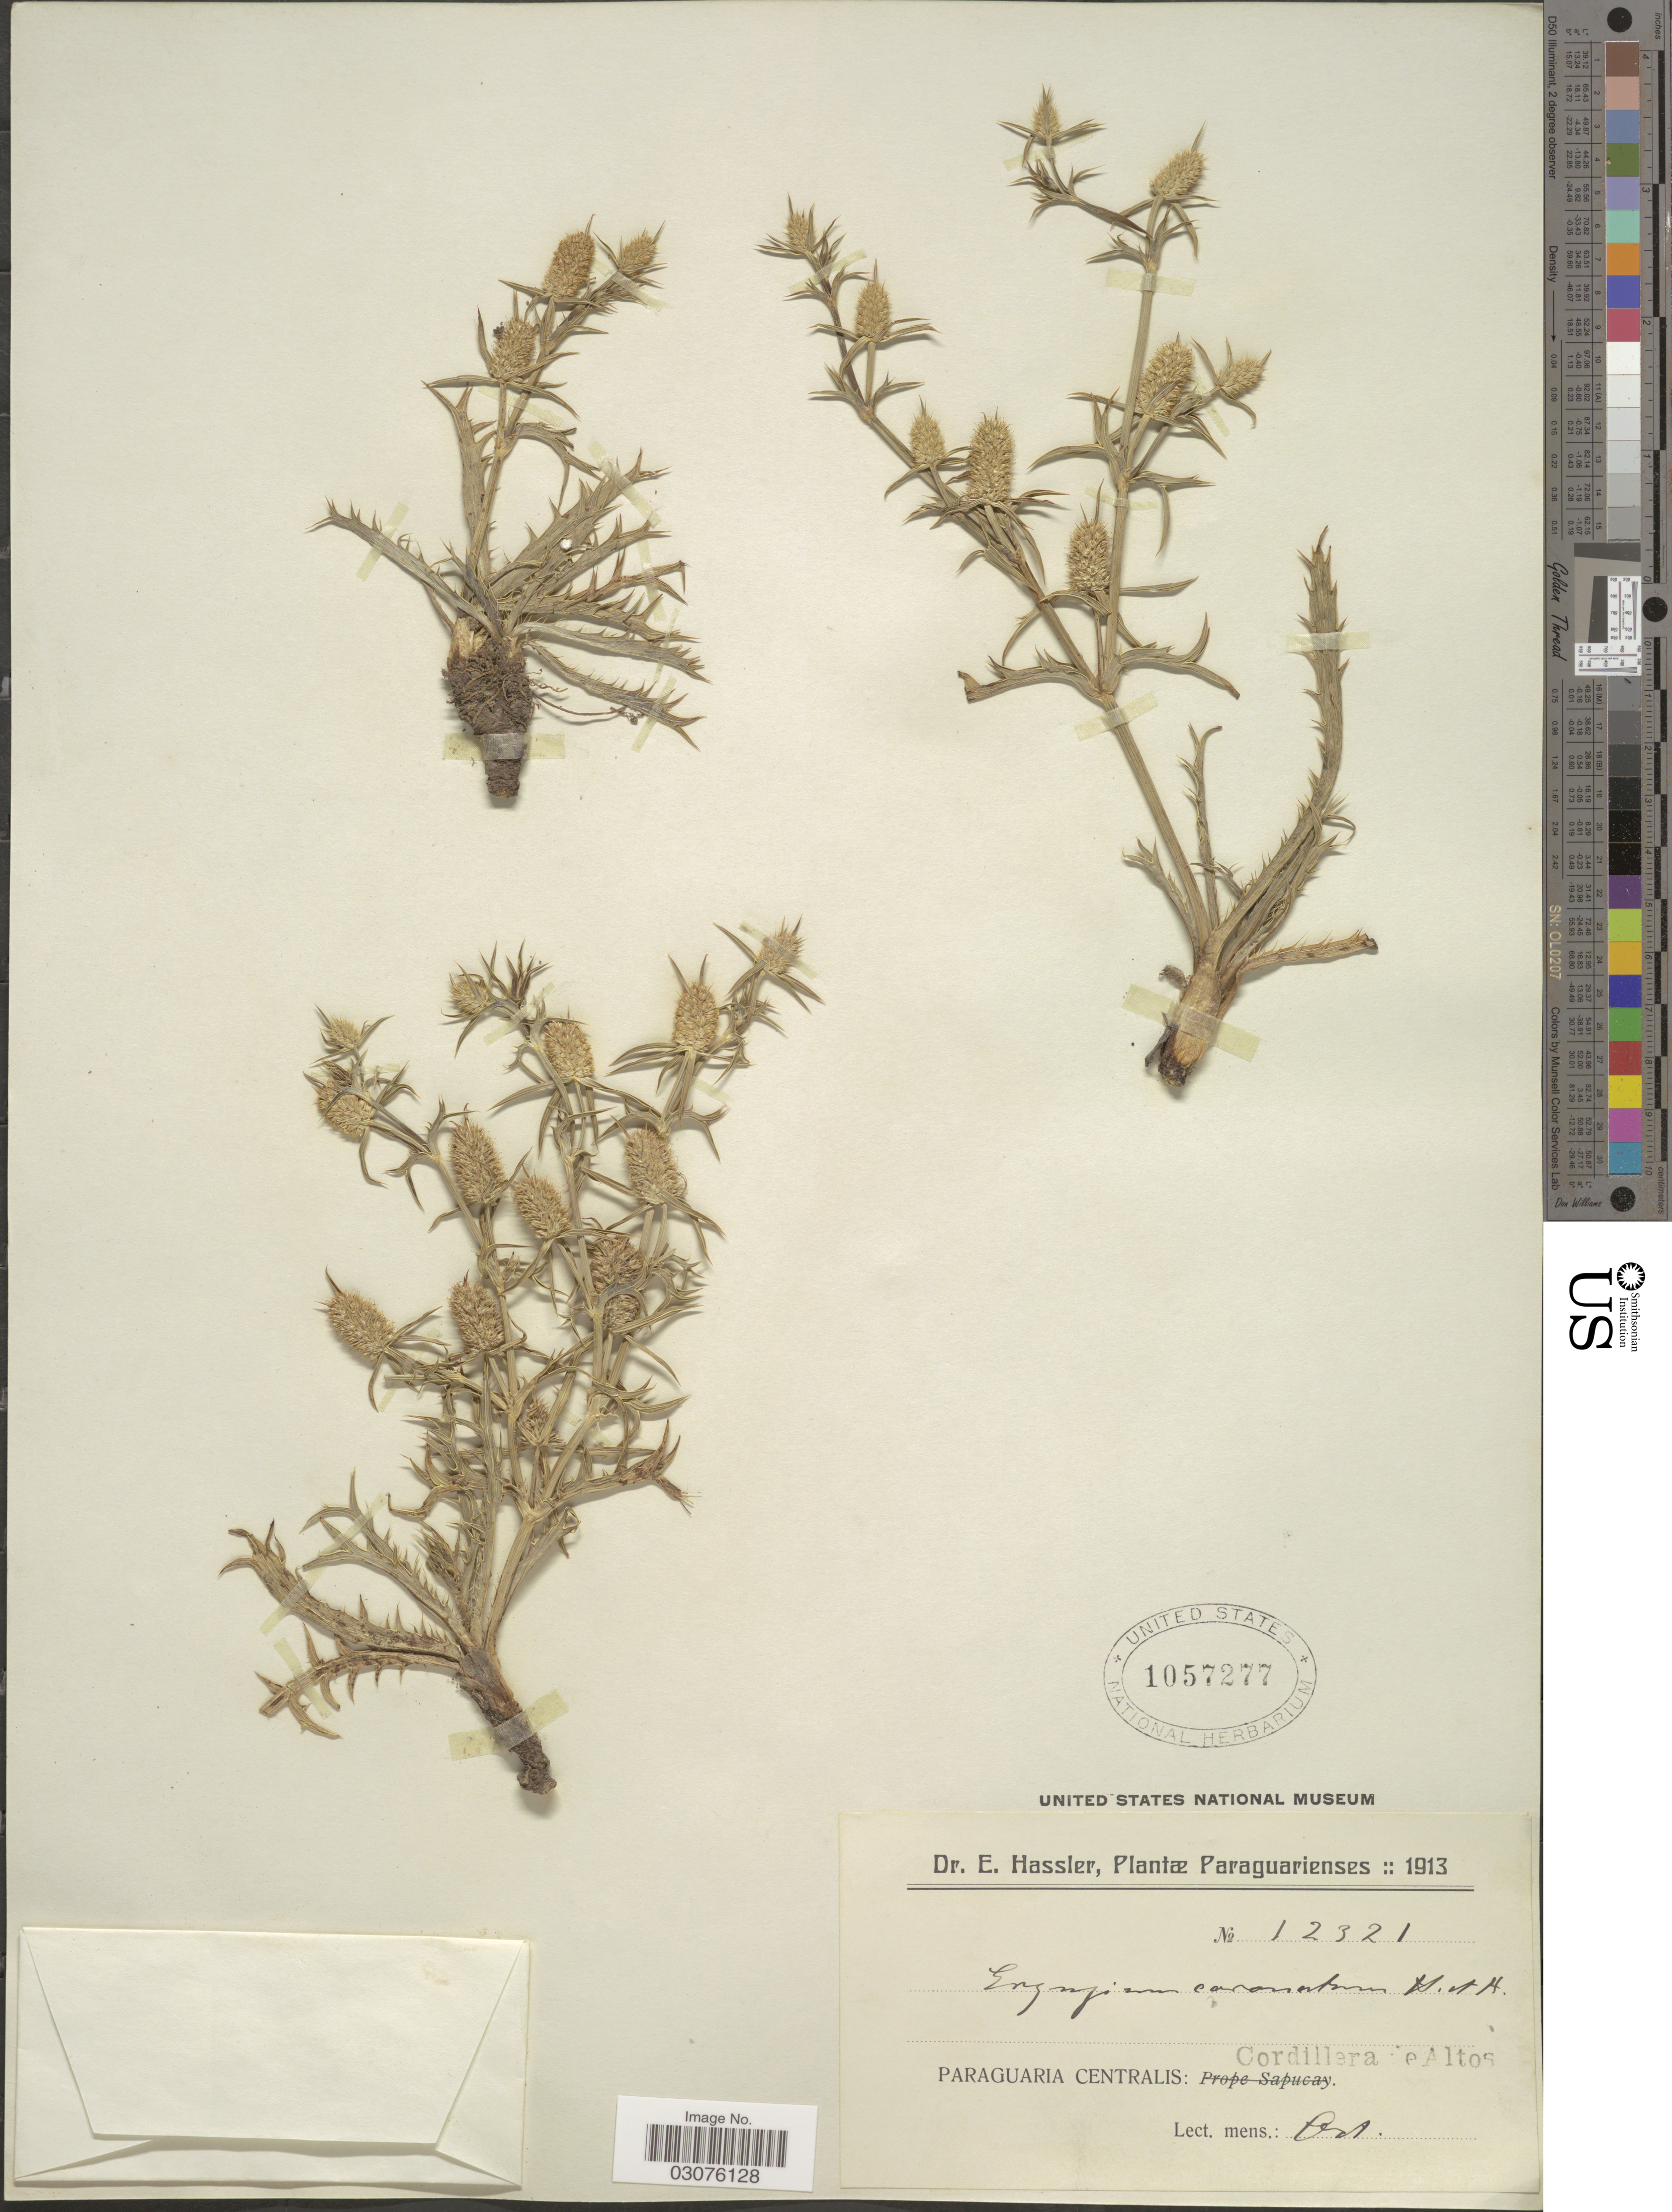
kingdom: Plantae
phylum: Tracheophyta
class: Magnoliopsida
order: Apiales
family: Apiaceae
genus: Eryngium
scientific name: Eryngium coronatum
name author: Hook. & Arn.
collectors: E. Hassler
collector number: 12321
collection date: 1913-10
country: Paraguay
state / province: Central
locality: Paraguaria Centralis: Cordillera de Altos.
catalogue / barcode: US 1057277